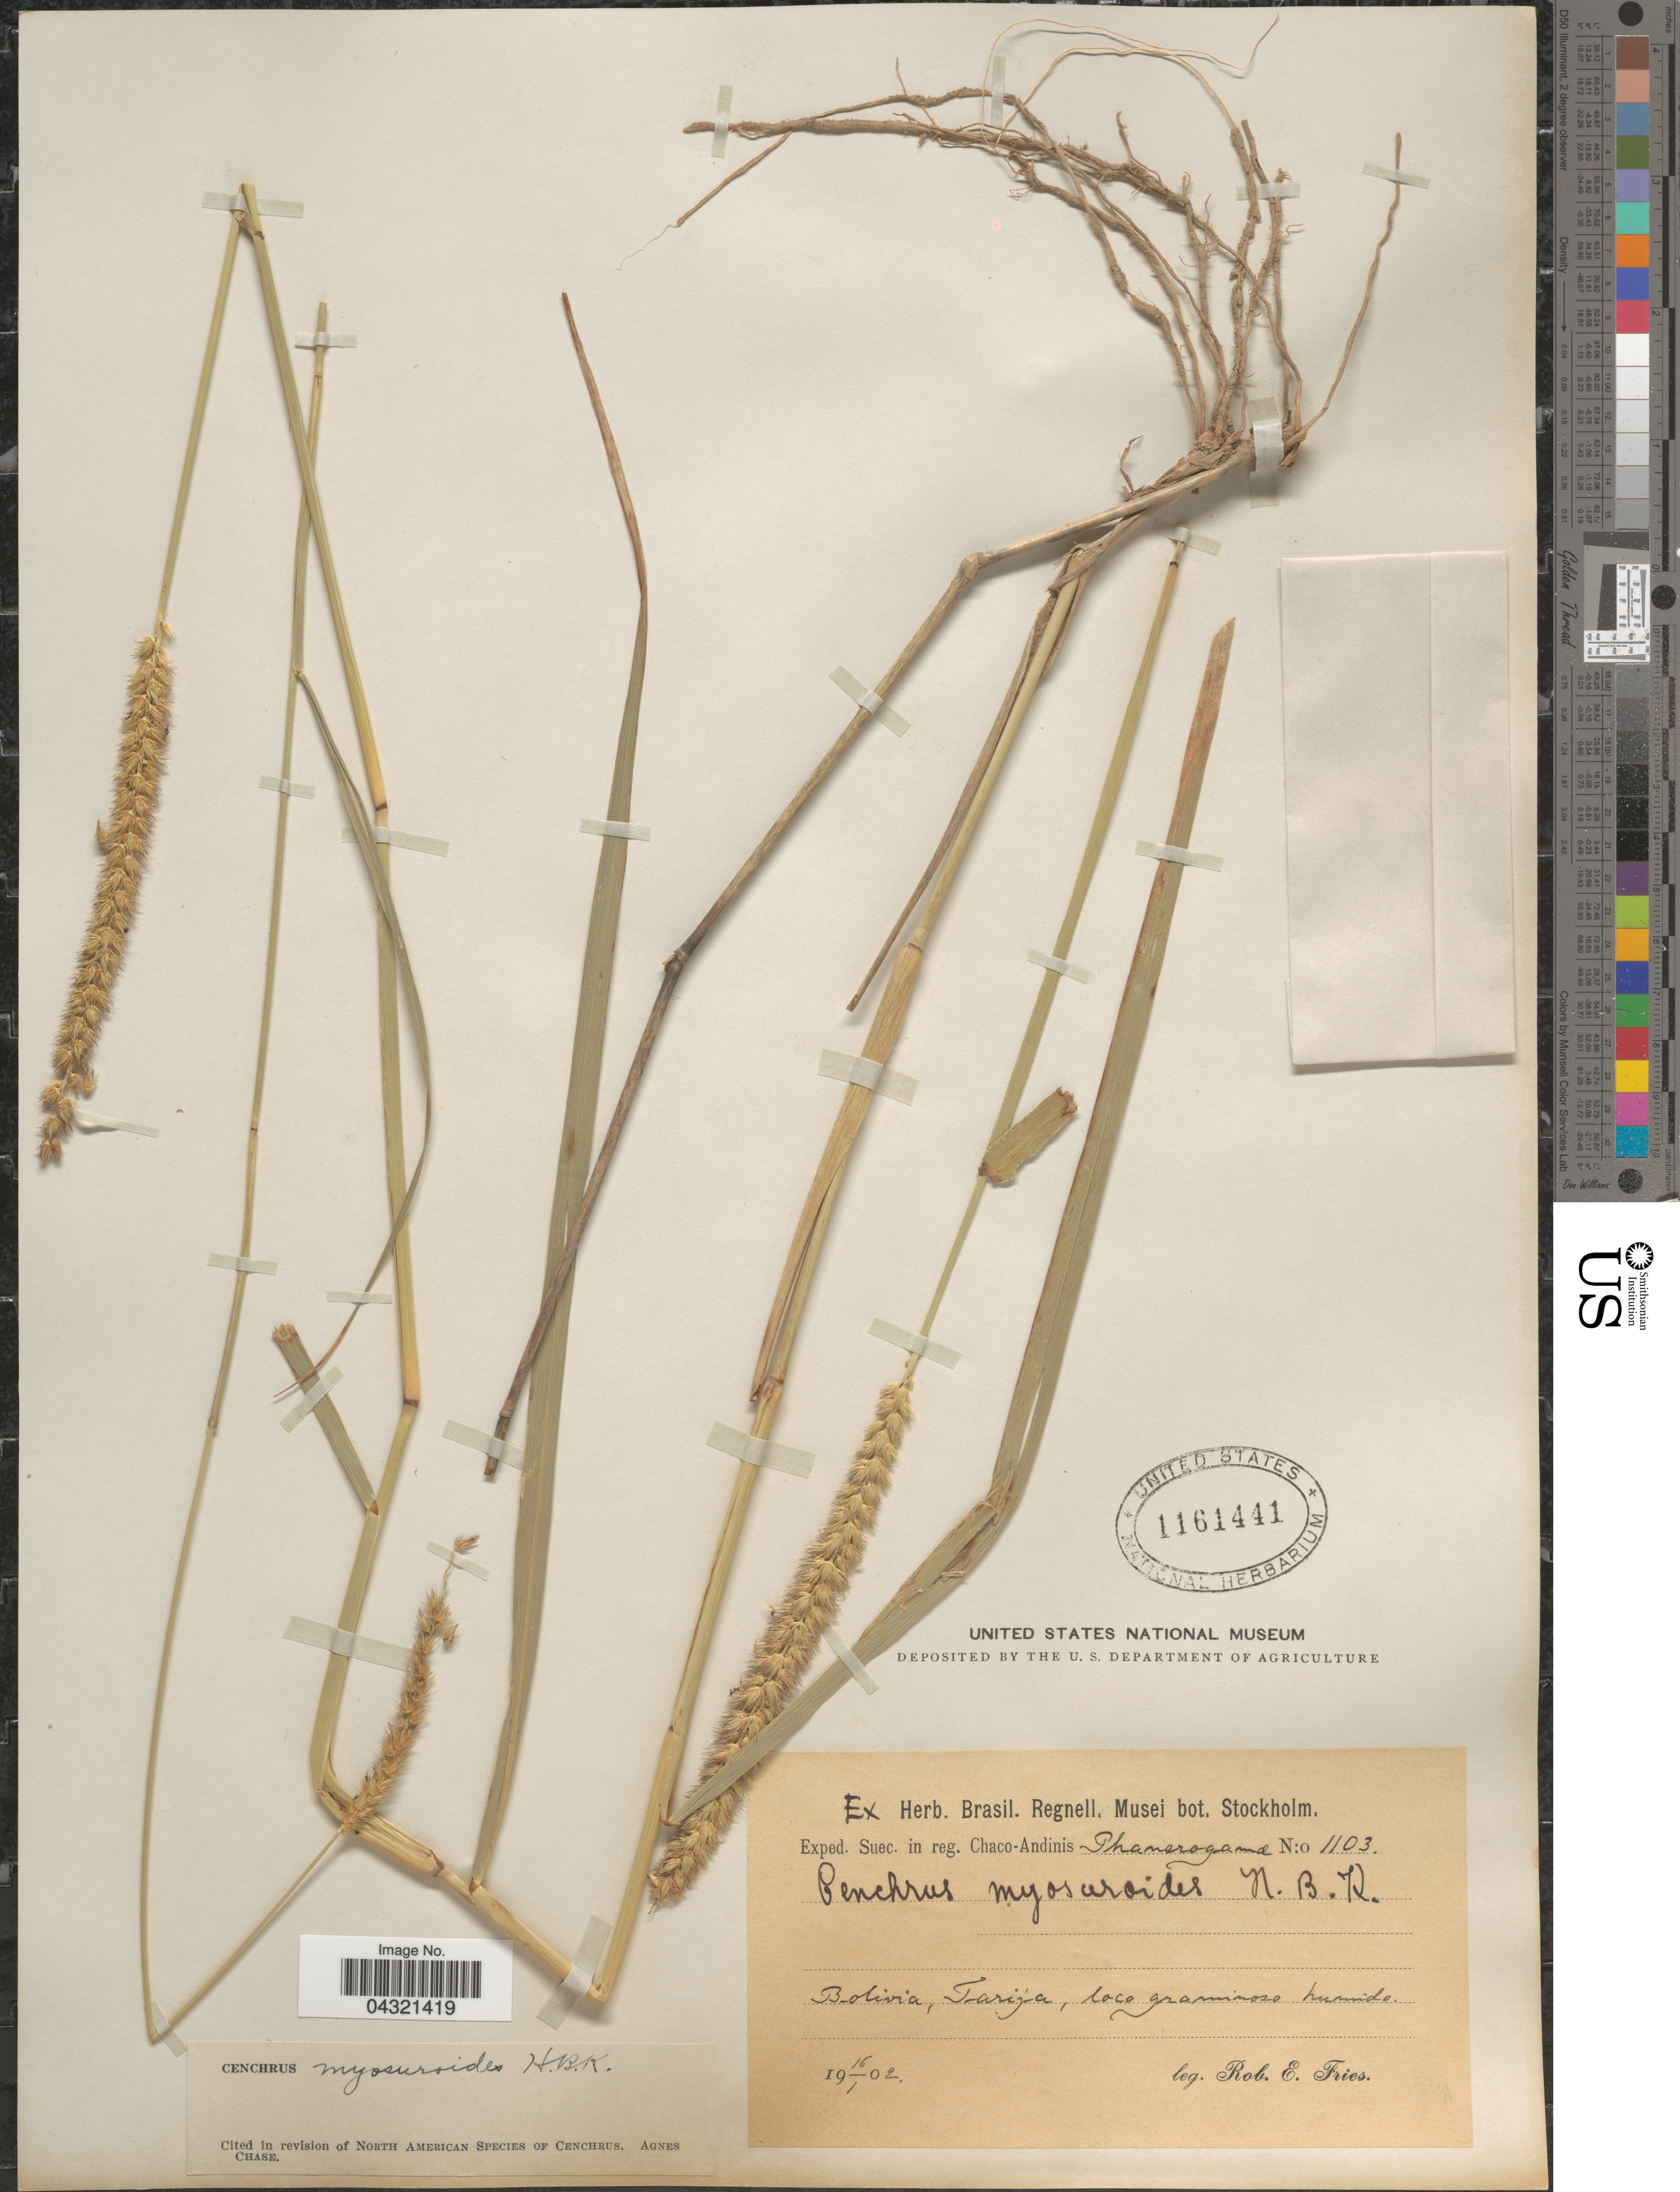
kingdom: Plantae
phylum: Tracheophyta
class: Liliopsida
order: Poales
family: Poaceae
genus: Cenchrus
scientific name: Cenchrus myosuroides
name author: Kunth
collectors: R. E. Fries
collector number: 1103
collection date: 1902-01-16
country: Bolivia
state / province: Tarija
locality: Exped. Suec. in reg. Chaco-Andinis. Loco graminoso humido.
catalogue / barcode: US 1161441